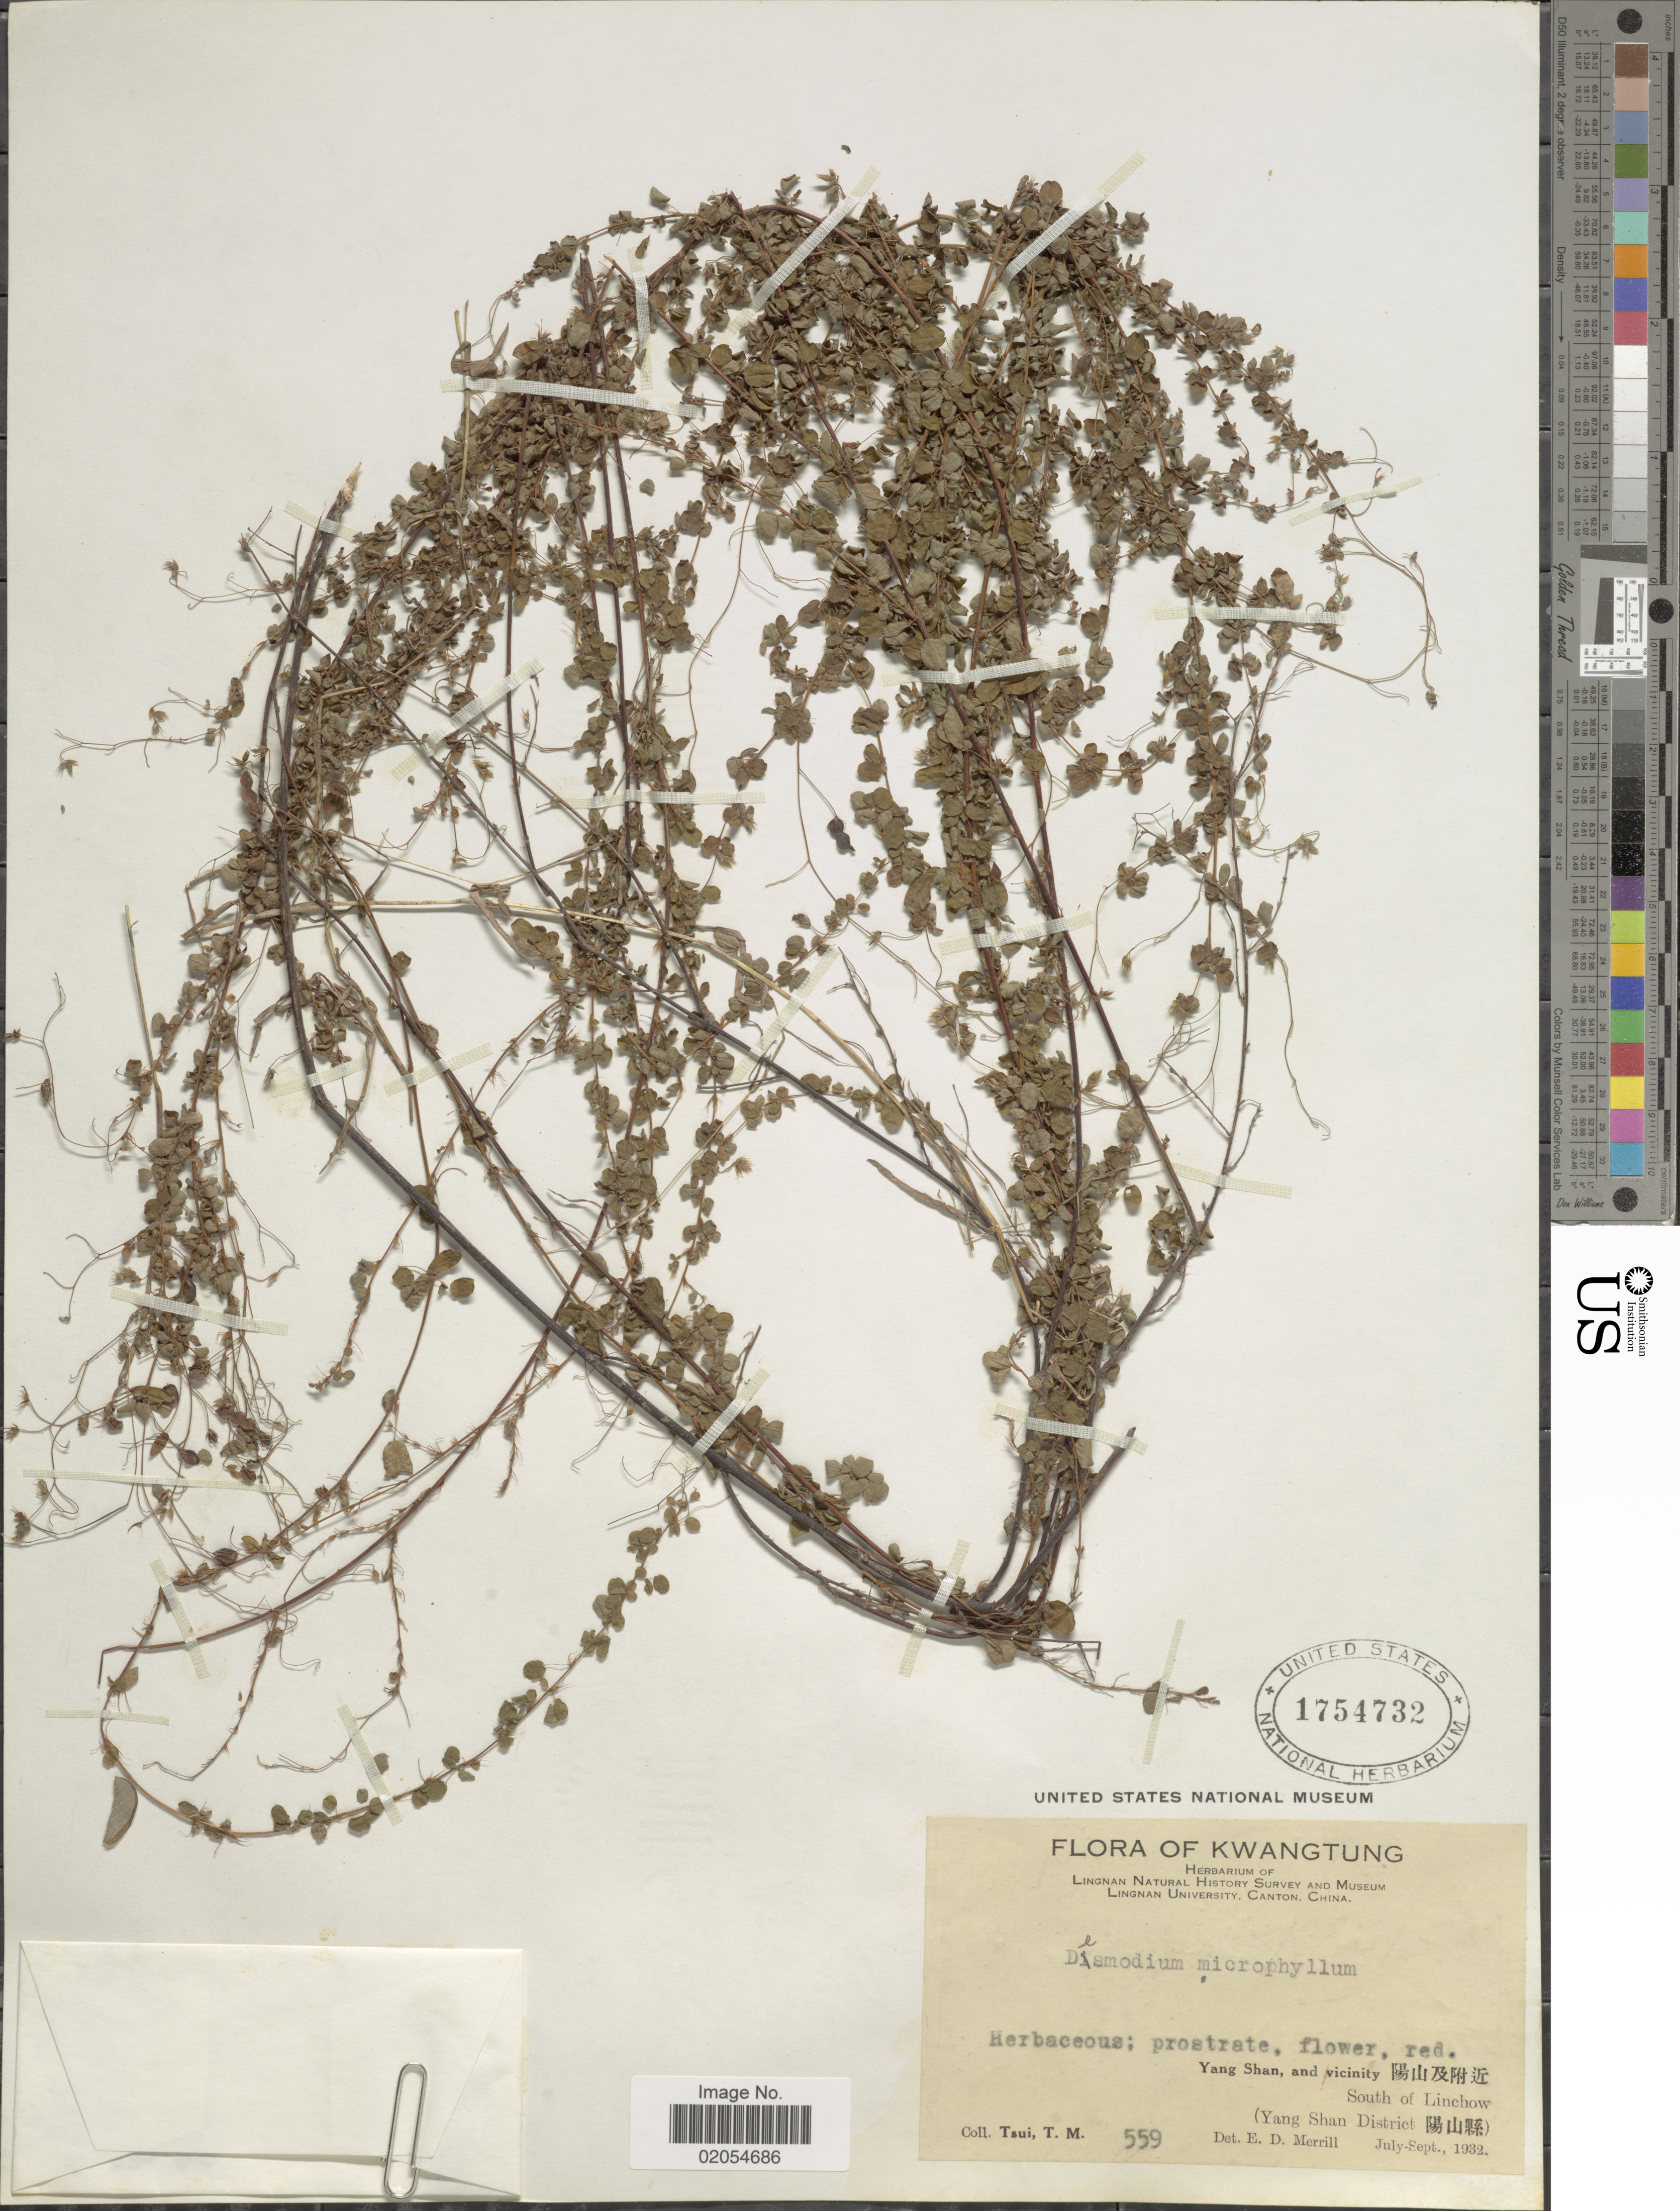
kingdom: Plantae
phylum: Tracheophyta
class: Magnoliopsida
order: Fabales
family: Fabaceae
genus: Leptodesmia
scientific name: Leptodesmia microphylla var. microphylla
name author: (Thunb.) H. Ohashi & K. Ohashi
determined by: Strong, Mark T., (BOT), Smithsonian Institution - National Museum of Natural History (UNITED STATES)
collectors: T. Tsui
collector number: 559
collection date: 1932-07/1932-09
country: China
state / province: Guangdong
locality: Kwangtung. Yang Shan, and vicinity. South of Linchow (Yang Shan District)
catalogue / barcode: US 1754732